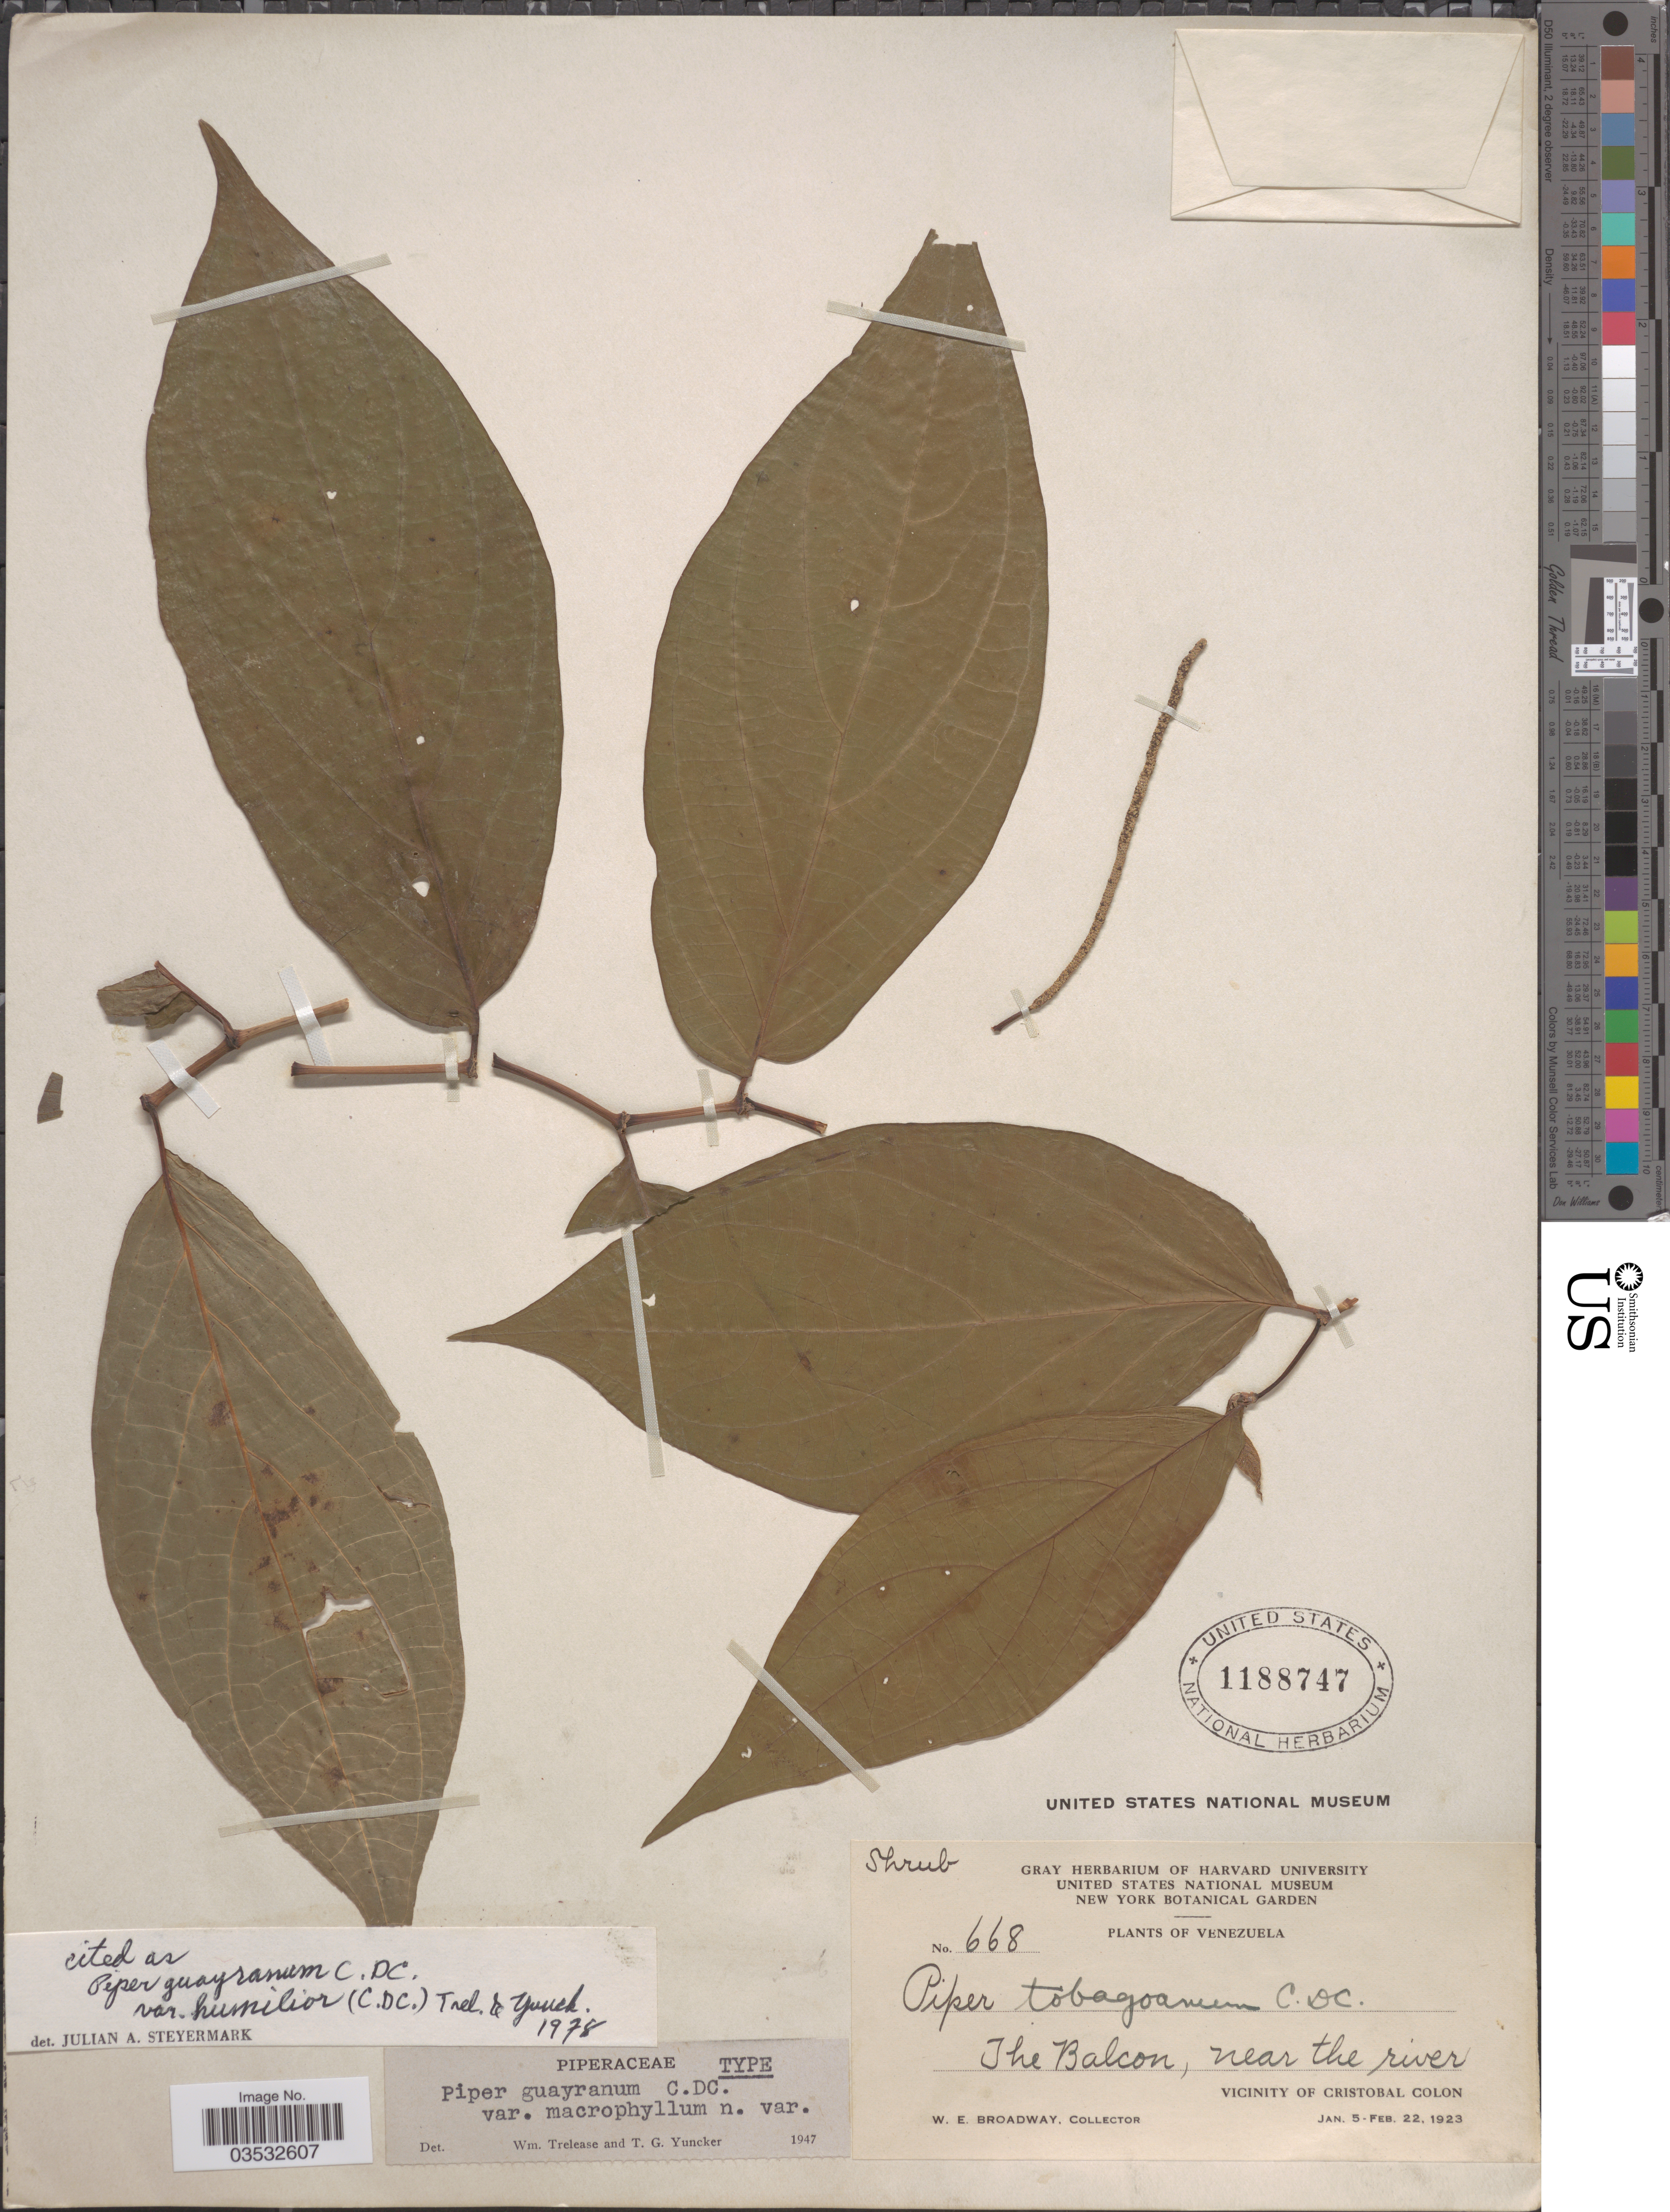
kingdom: Plantae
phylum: Tracheophyta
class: Magnoliopsida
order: Piperales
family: Piperaceae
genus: Piper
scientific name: Piper dilatatum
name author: Rich.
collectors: W. E. Broadway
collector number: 668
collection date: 1923-01-05/1923-02-22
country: Venezuela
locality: The Balcon, near the river. Vicinity of Cristobal Colon.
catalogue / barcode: US 1188747